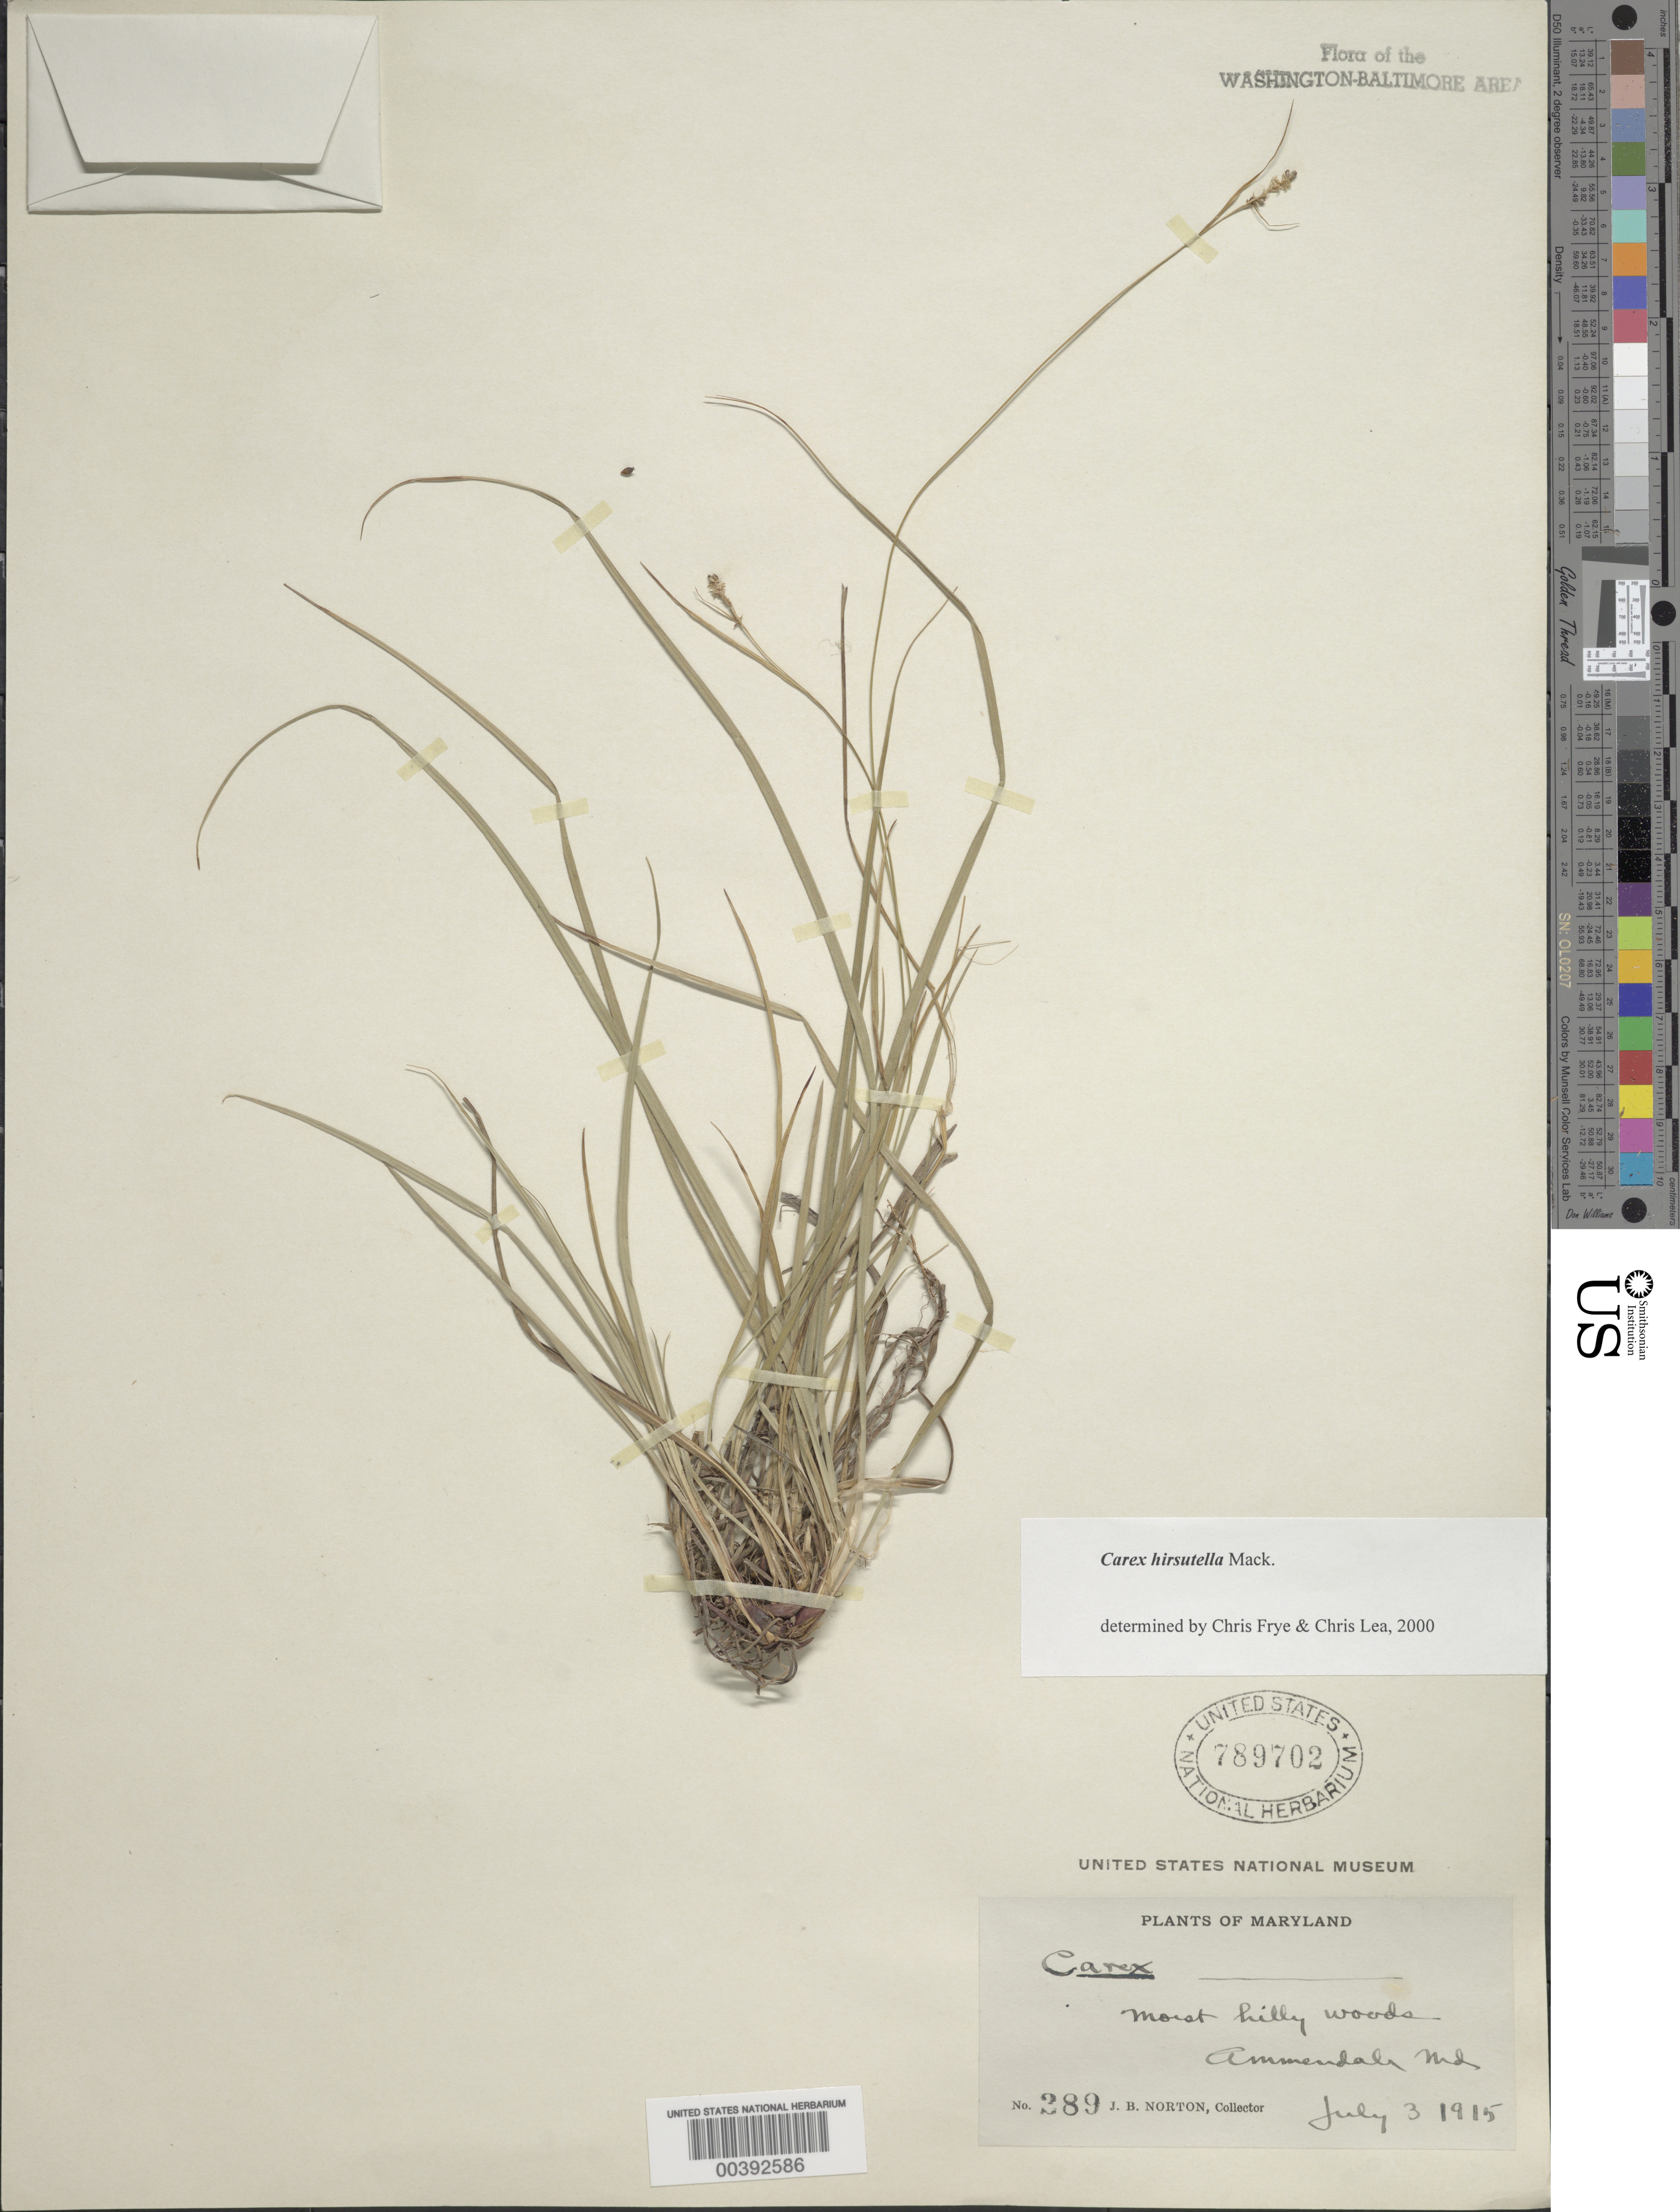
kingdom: Plantae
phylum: Tracheophyta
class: Liliopsida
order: Poales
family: Cyperaceae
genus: Carex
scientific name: Carex hirsutella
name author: Mack.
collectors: J. Norton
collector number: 289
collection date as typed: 03 Jul 1915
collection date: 1915-07-03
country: United States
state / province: Maryland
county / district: Prince George's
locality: Ammendale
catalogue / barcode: US 789702